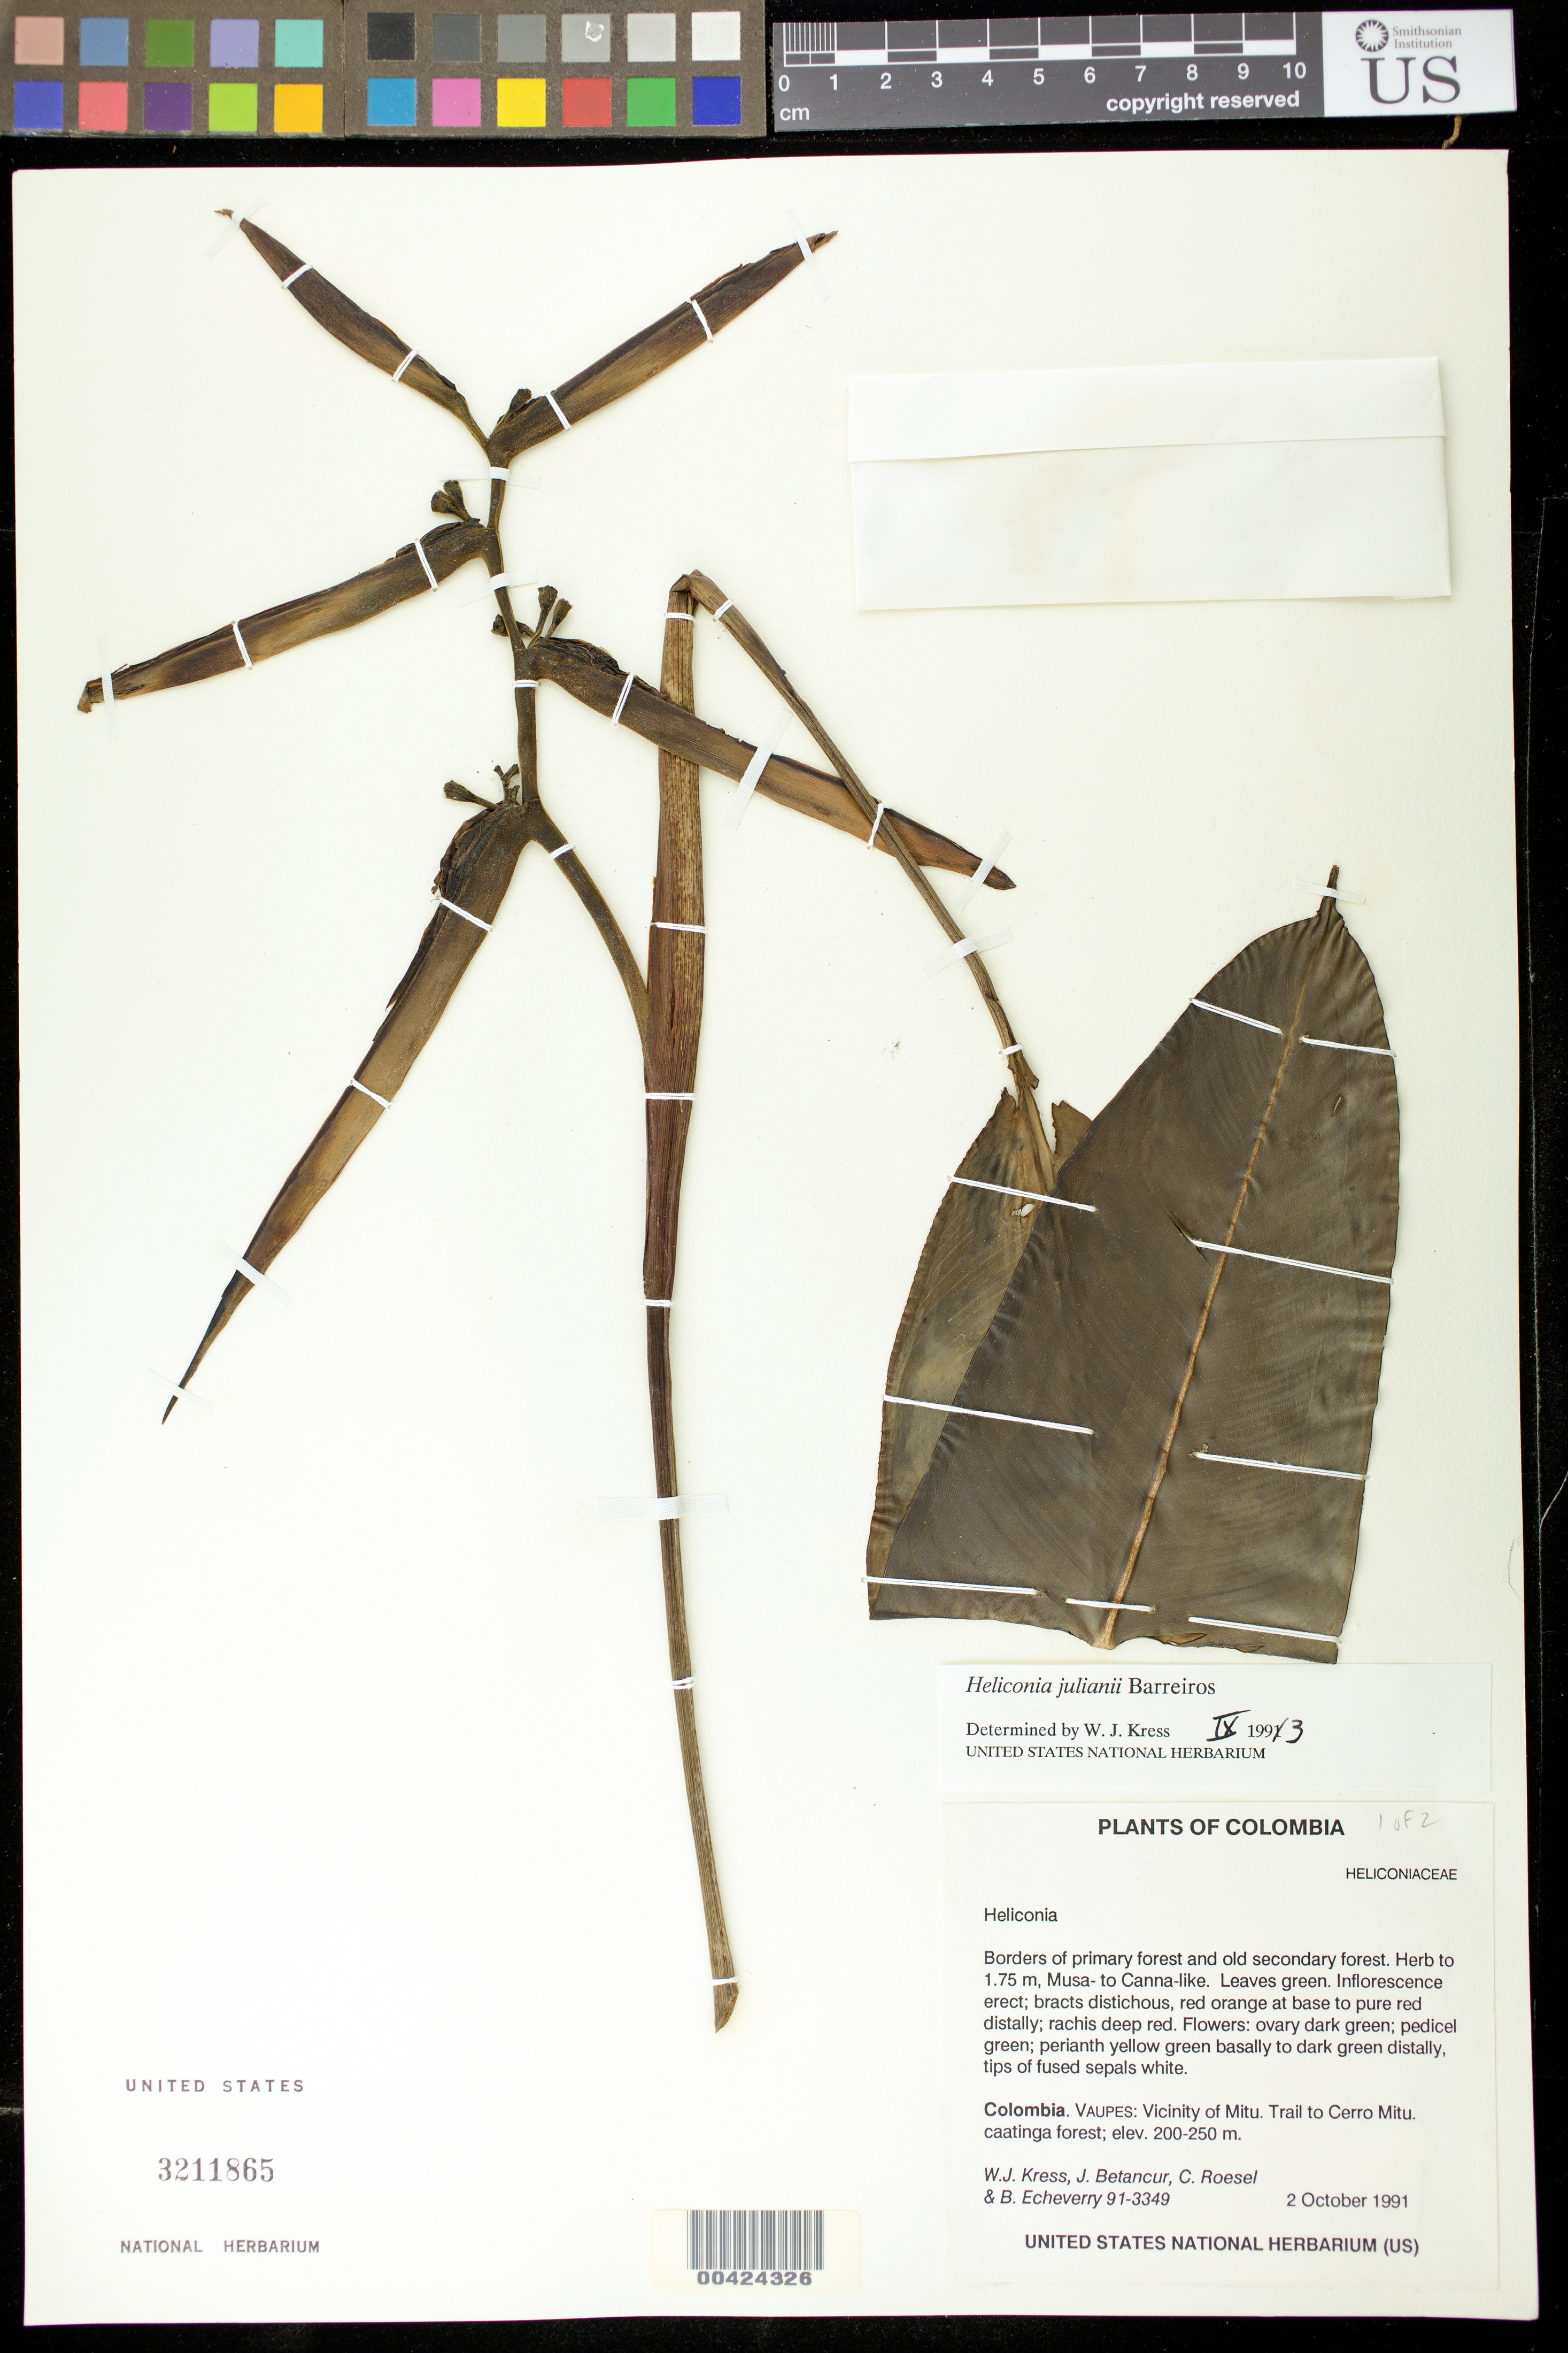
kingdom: Plantae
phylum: Tracheophyta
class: Liliopsida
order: Zingiberales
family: Heliconiaceae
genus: Heliconia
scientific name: Heliconia julianii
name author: Barreiros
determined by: Kress, W. J., (US), Smithsonian Institution - National Museum of Natural History (UNITED STATES)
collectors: W. J. Kress, J. C. Betancur, C. S. Roesel & B. Echeverry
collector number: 91-3349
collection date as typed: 02 Oct 1991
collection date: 1991-10-02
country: Colombia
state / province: Vaupés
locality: Cerro Mitu, Trail to; vicinity of Mitu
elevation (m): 200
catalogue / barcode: US 3211865